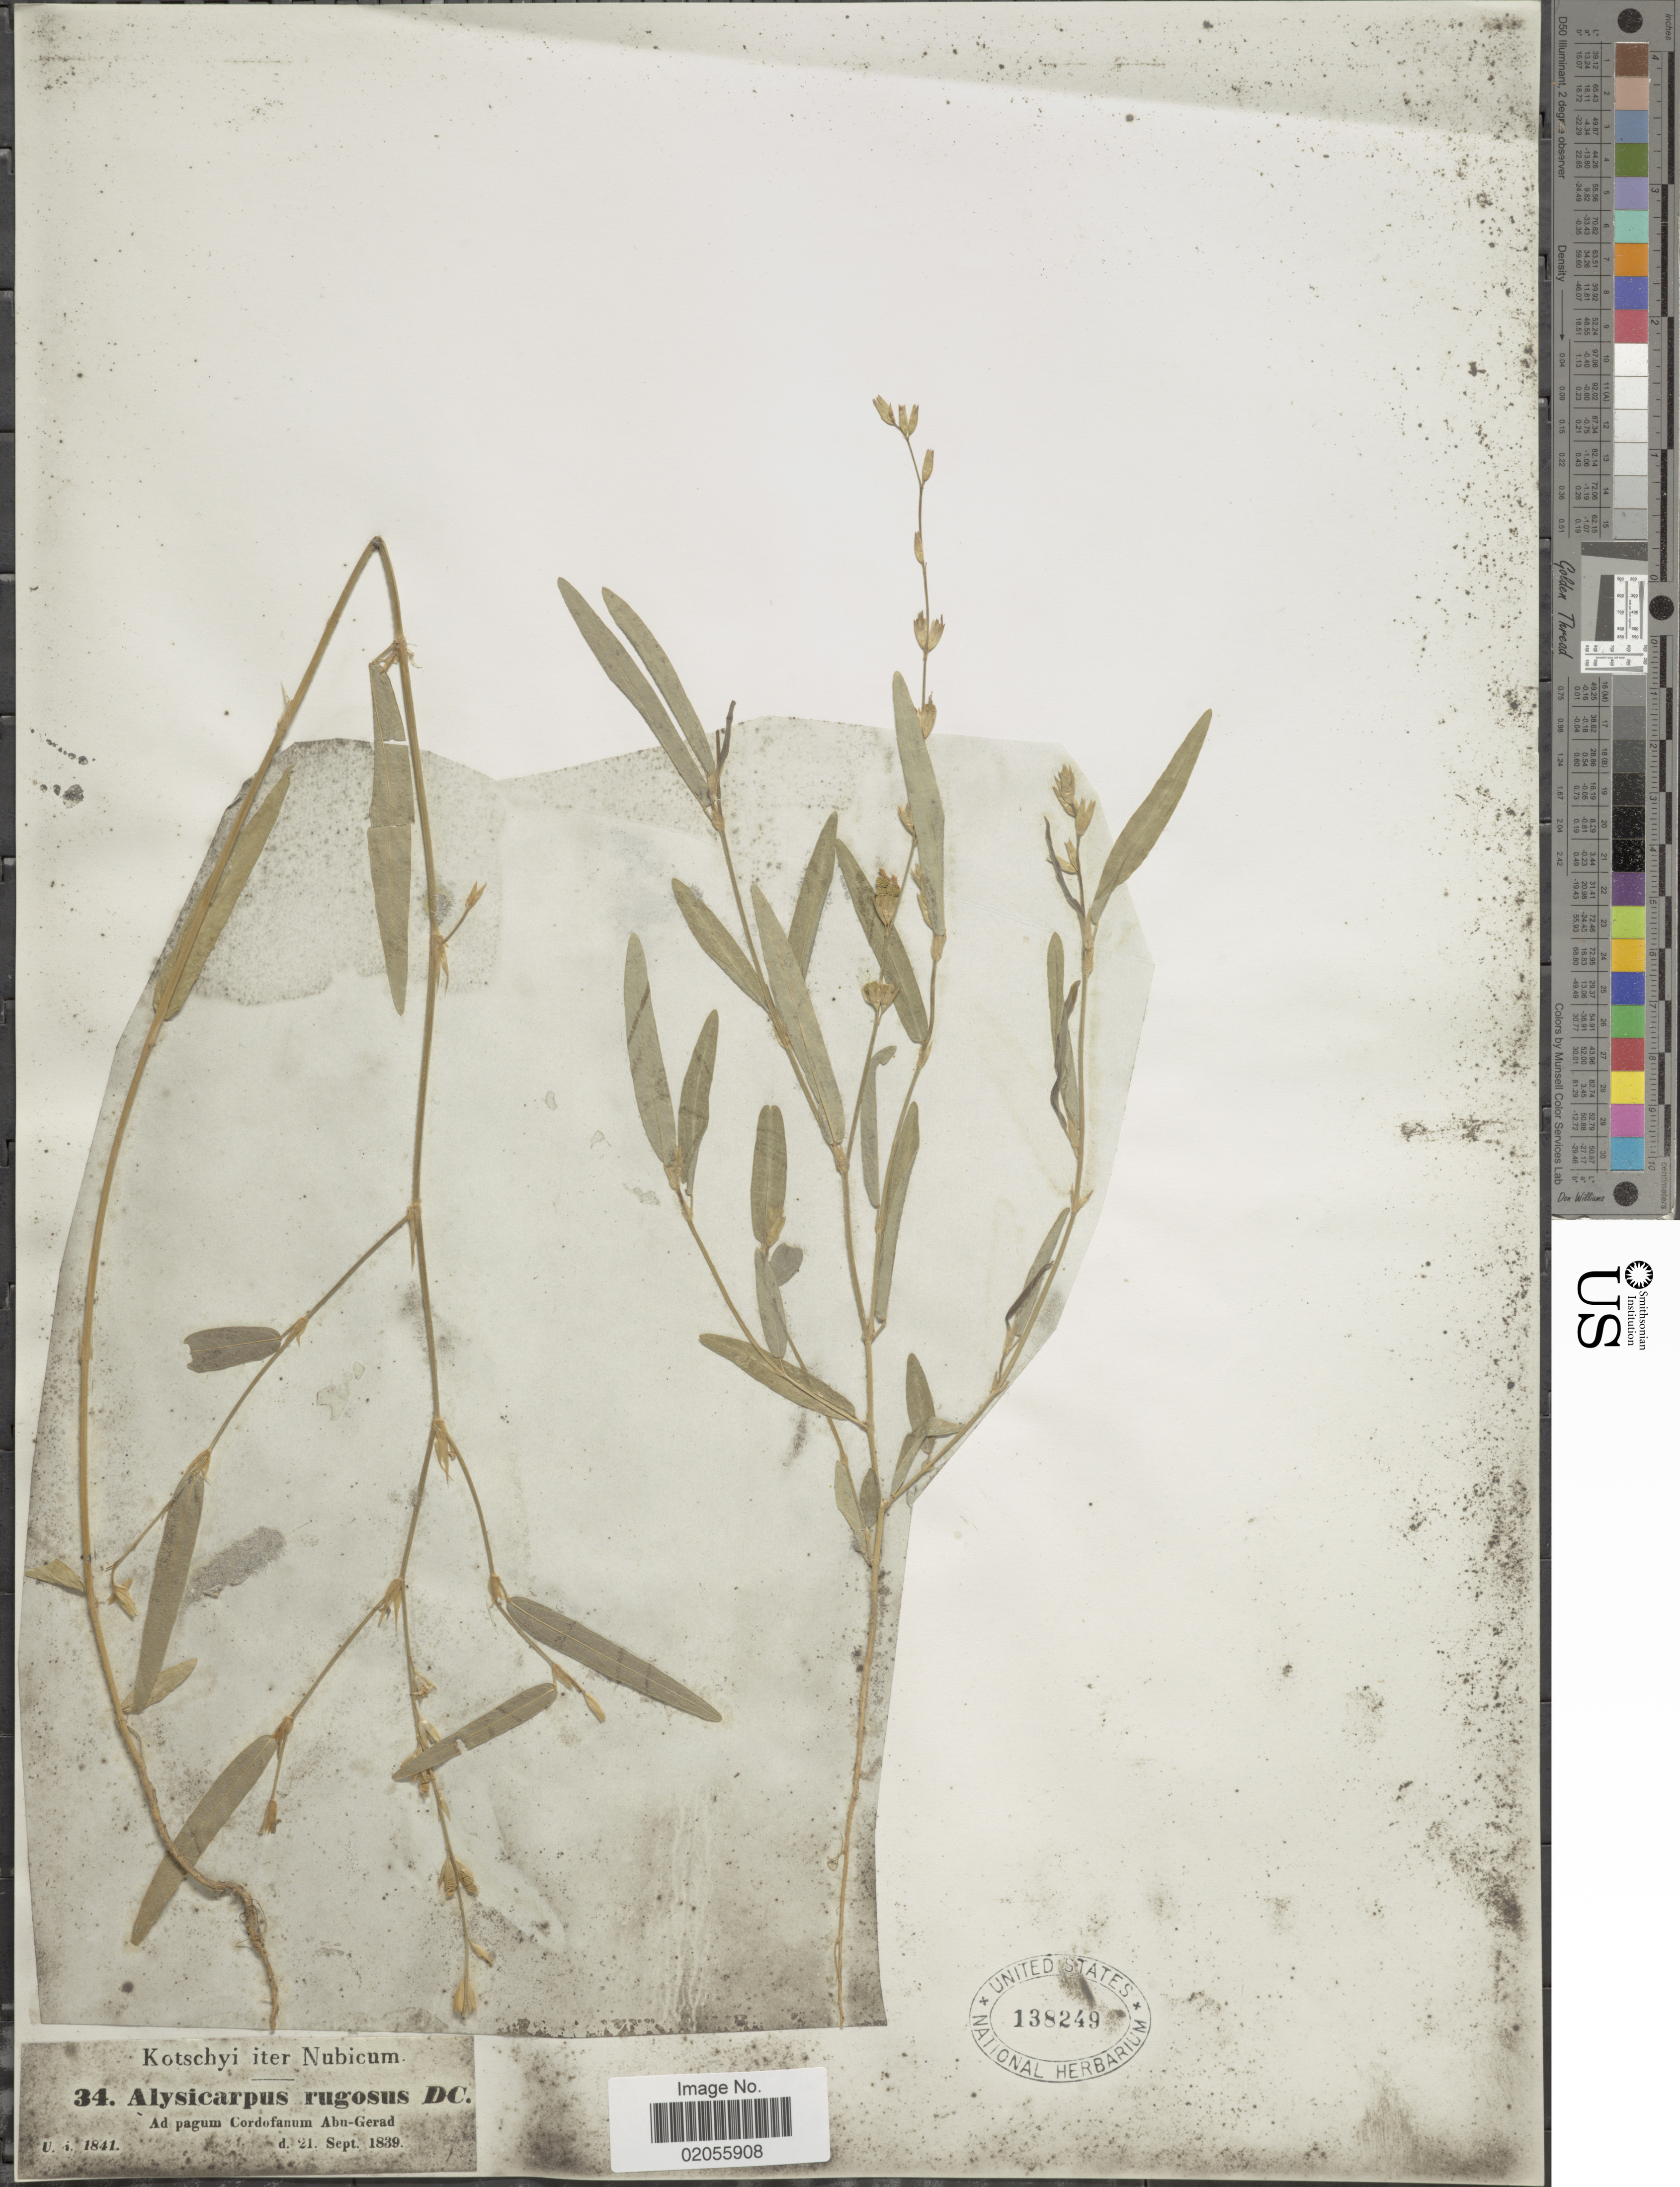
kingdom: Plantae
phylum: Tracheophyta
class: Magnoliopsida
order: Fabales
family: Fabaceae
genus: Alysicarpus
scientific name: Alysicarpus rugosus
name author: (Willd.) DC.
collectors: -. Kotschyi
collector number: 34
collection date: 1839-09-21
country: Sudan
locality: Nubicum, Ad pagum Cordofanum Abu-Gerad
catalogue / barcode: US 138249